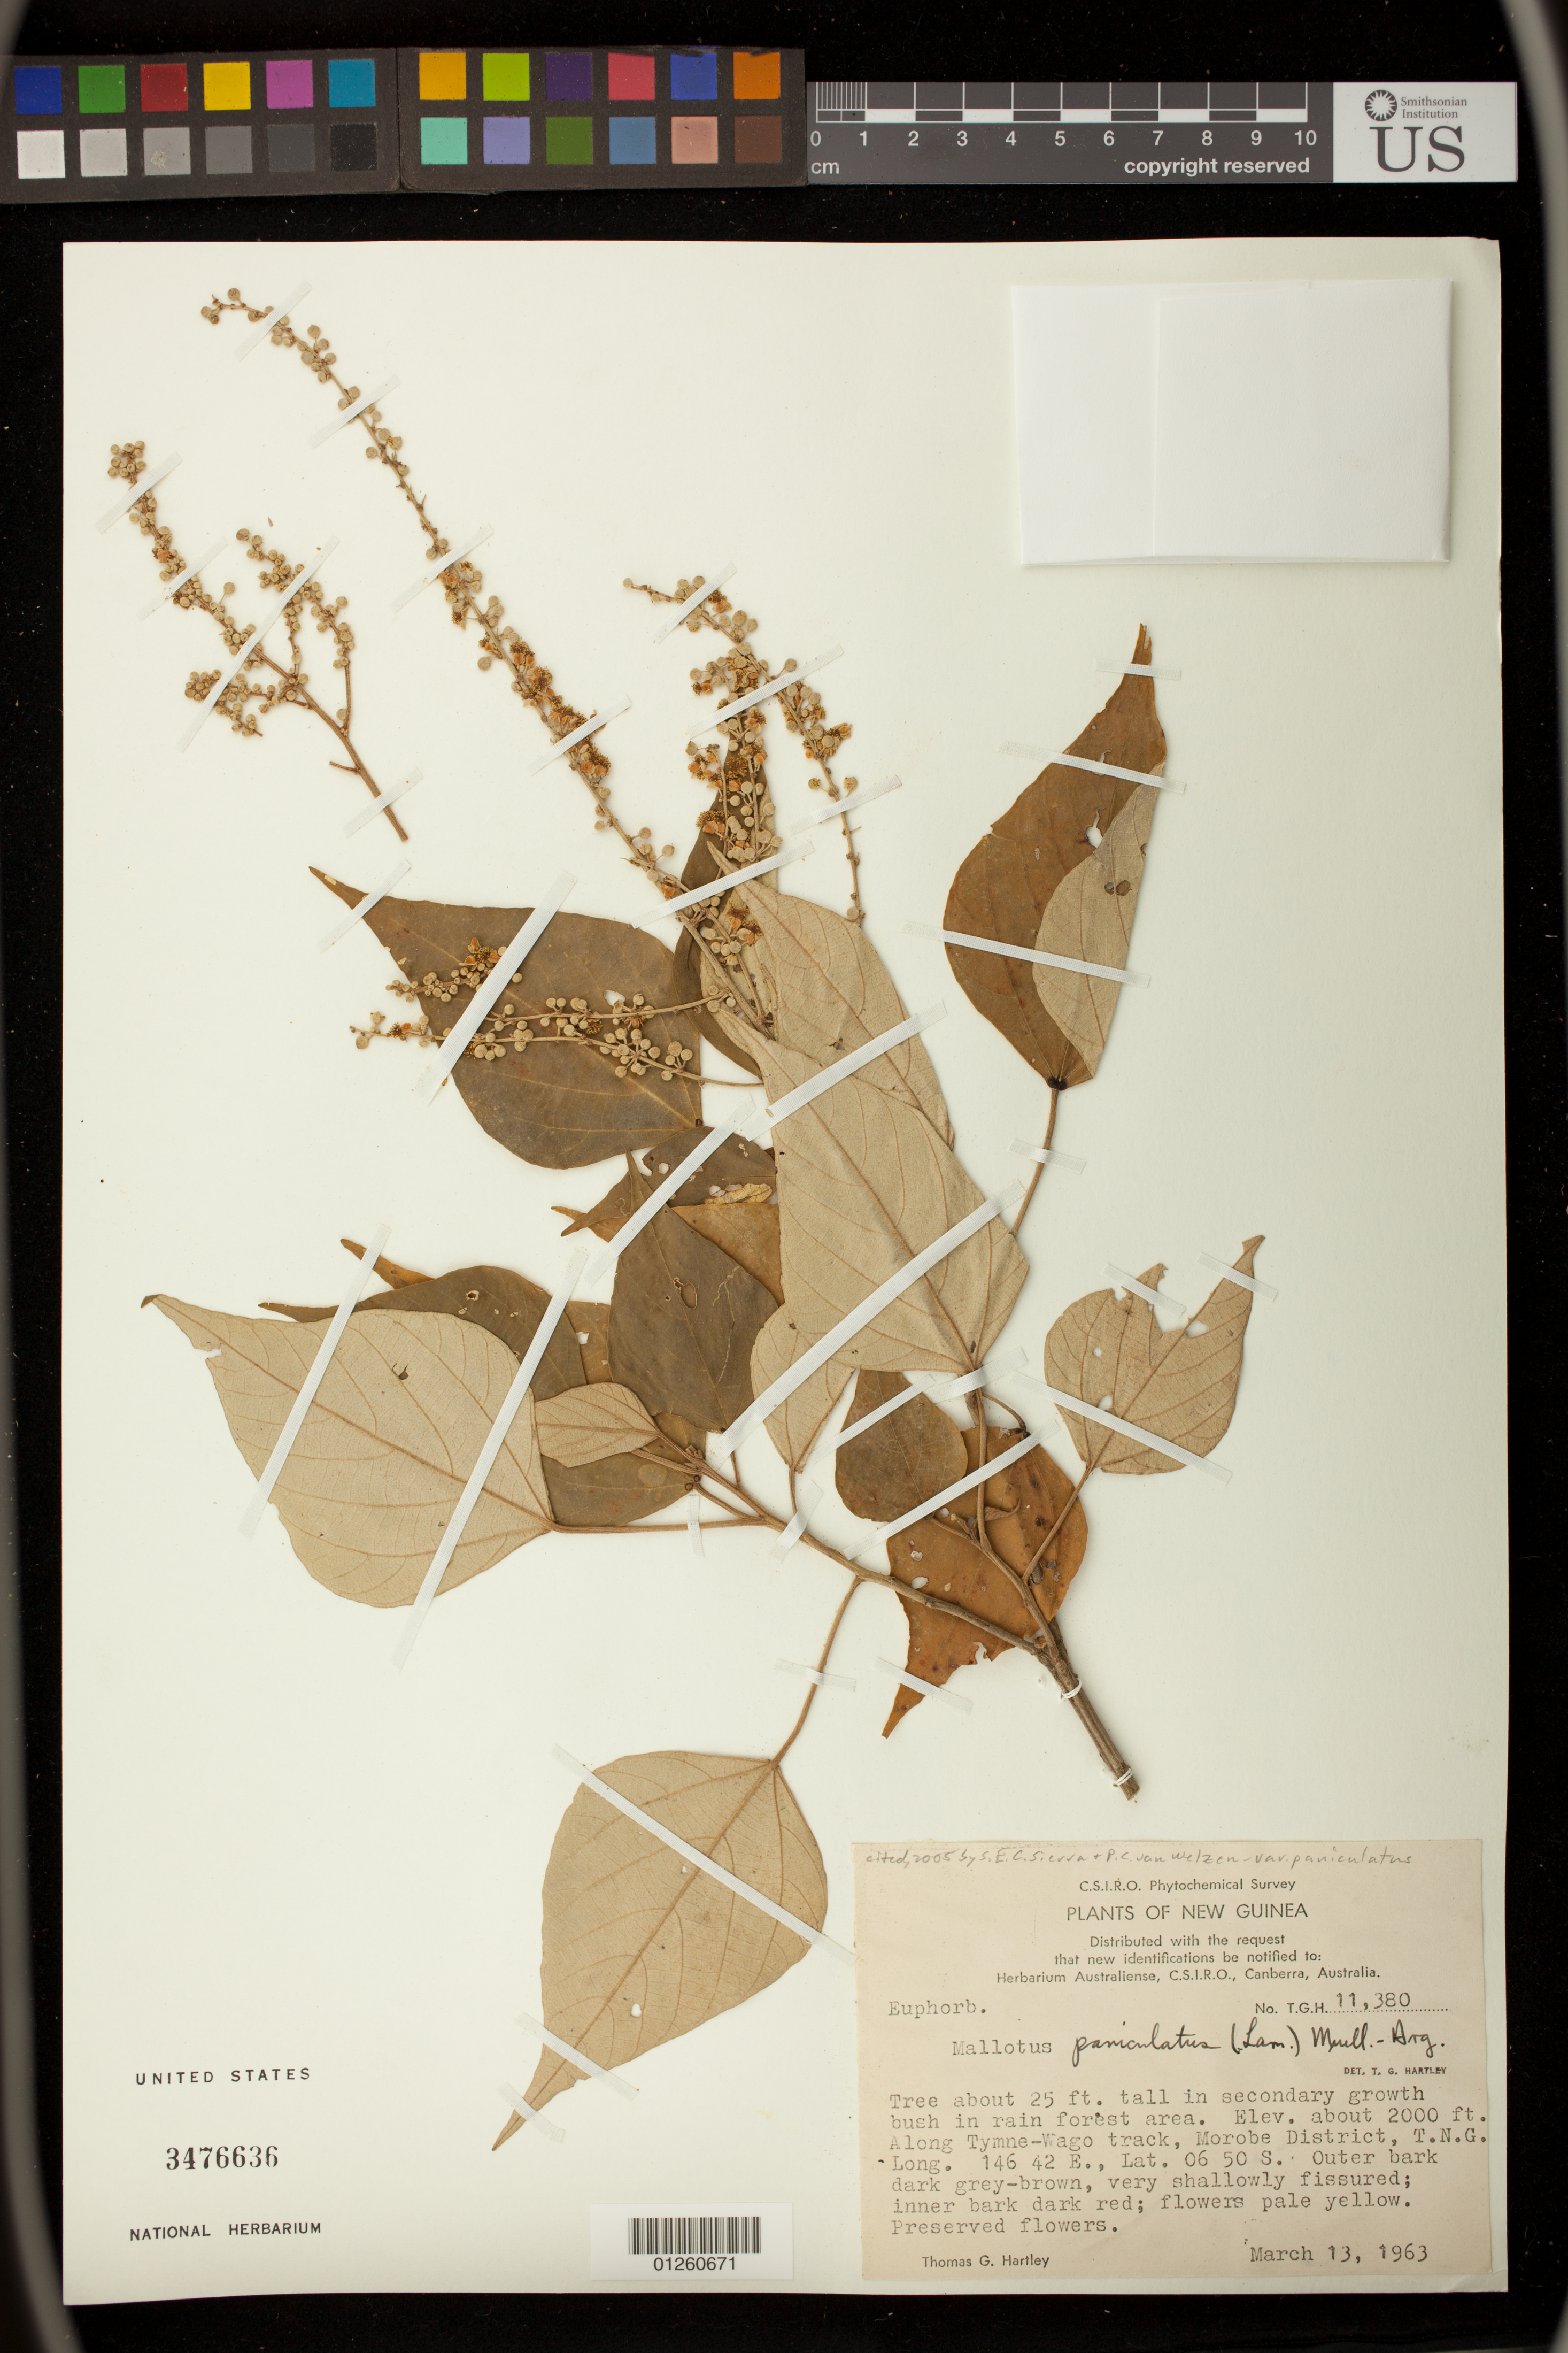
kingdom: Plantae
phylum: Tracheophyta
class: Magnoliopsida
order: Malpighiales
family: Euphorbiaceae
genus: Mallotus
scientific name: Mallotus paniculatus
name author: (Lam.) Müll. Arg.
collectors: T. G. Hartley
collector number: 11380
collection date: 1963-03-13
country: Papua New Guinea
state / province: Morobe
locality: Along Tymne-Wago track, T.N.G.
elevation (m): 610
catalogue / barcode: US 3476636